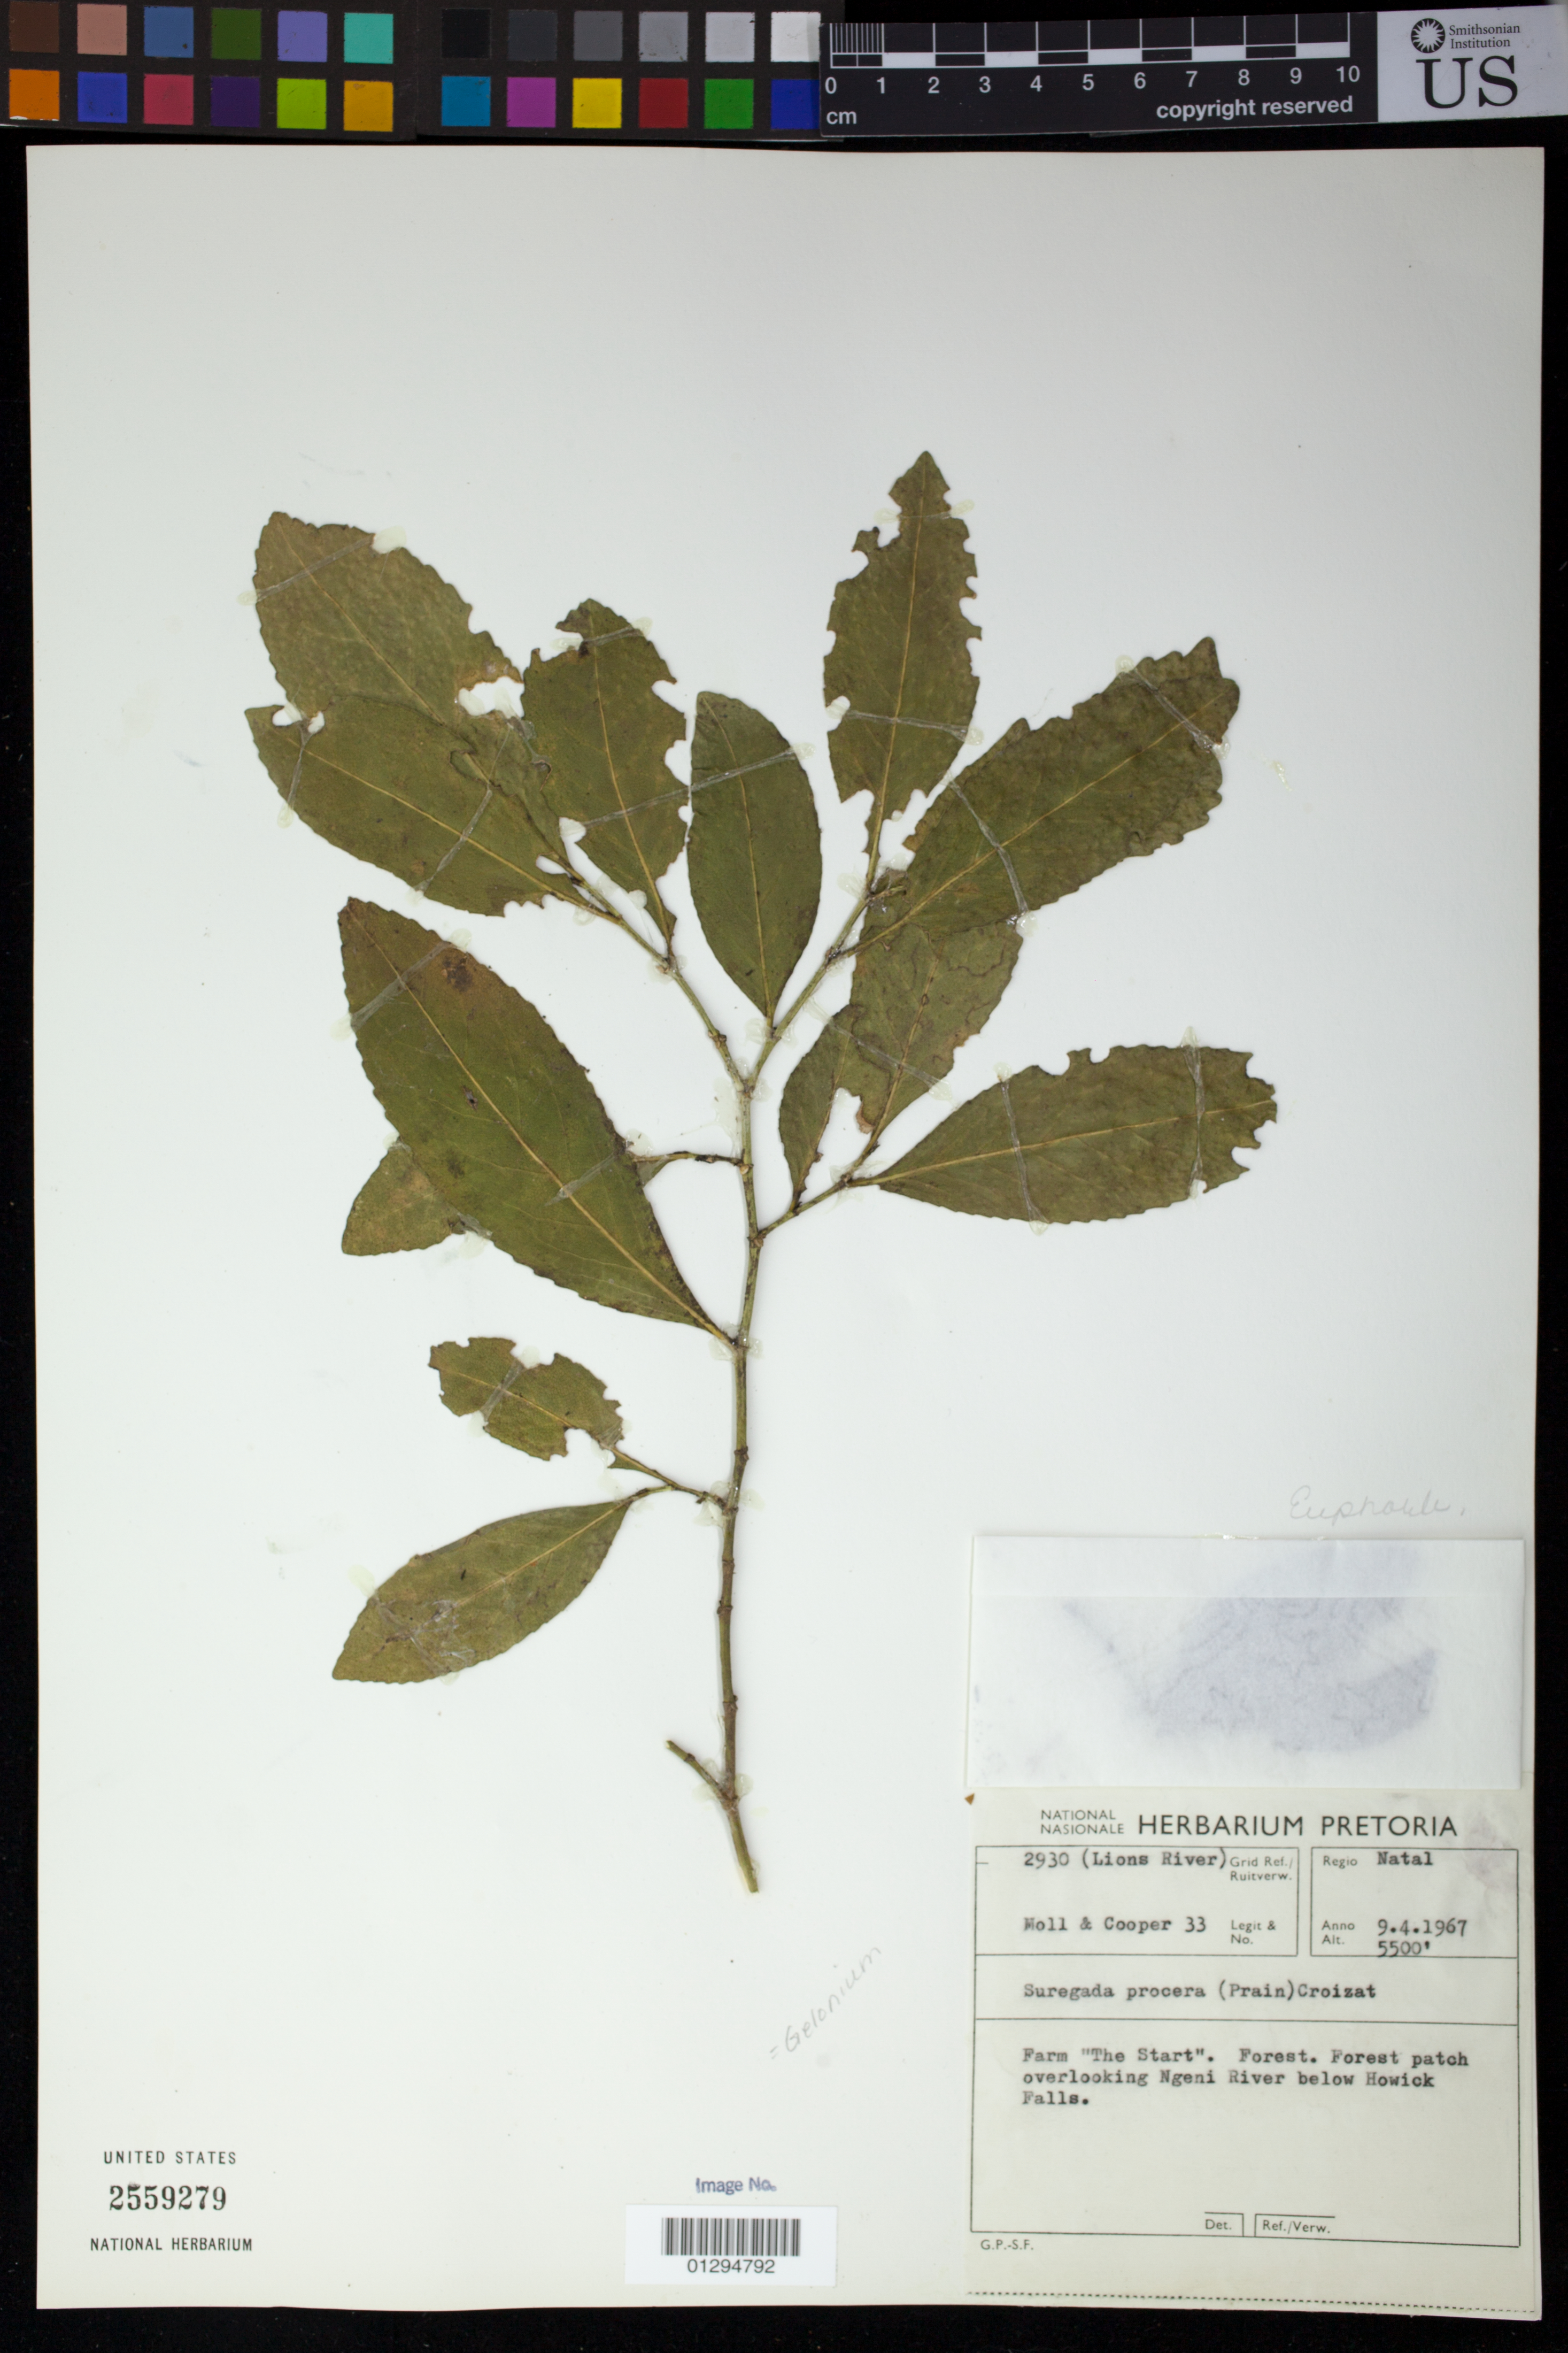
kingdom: Plantae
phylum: Tracheophyta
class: Magnoliopsida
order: Malpighiales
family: Euphorbiaceae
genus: Suregada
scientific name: Suregada procera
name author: (Prain) Croizat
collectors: -. Moll & -- Cooper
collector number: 33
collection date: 1967-04-09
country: South Africa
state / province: KwaZulu-Natal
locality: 2930 (Lions River)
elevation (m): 1676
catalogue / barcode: US 2559279